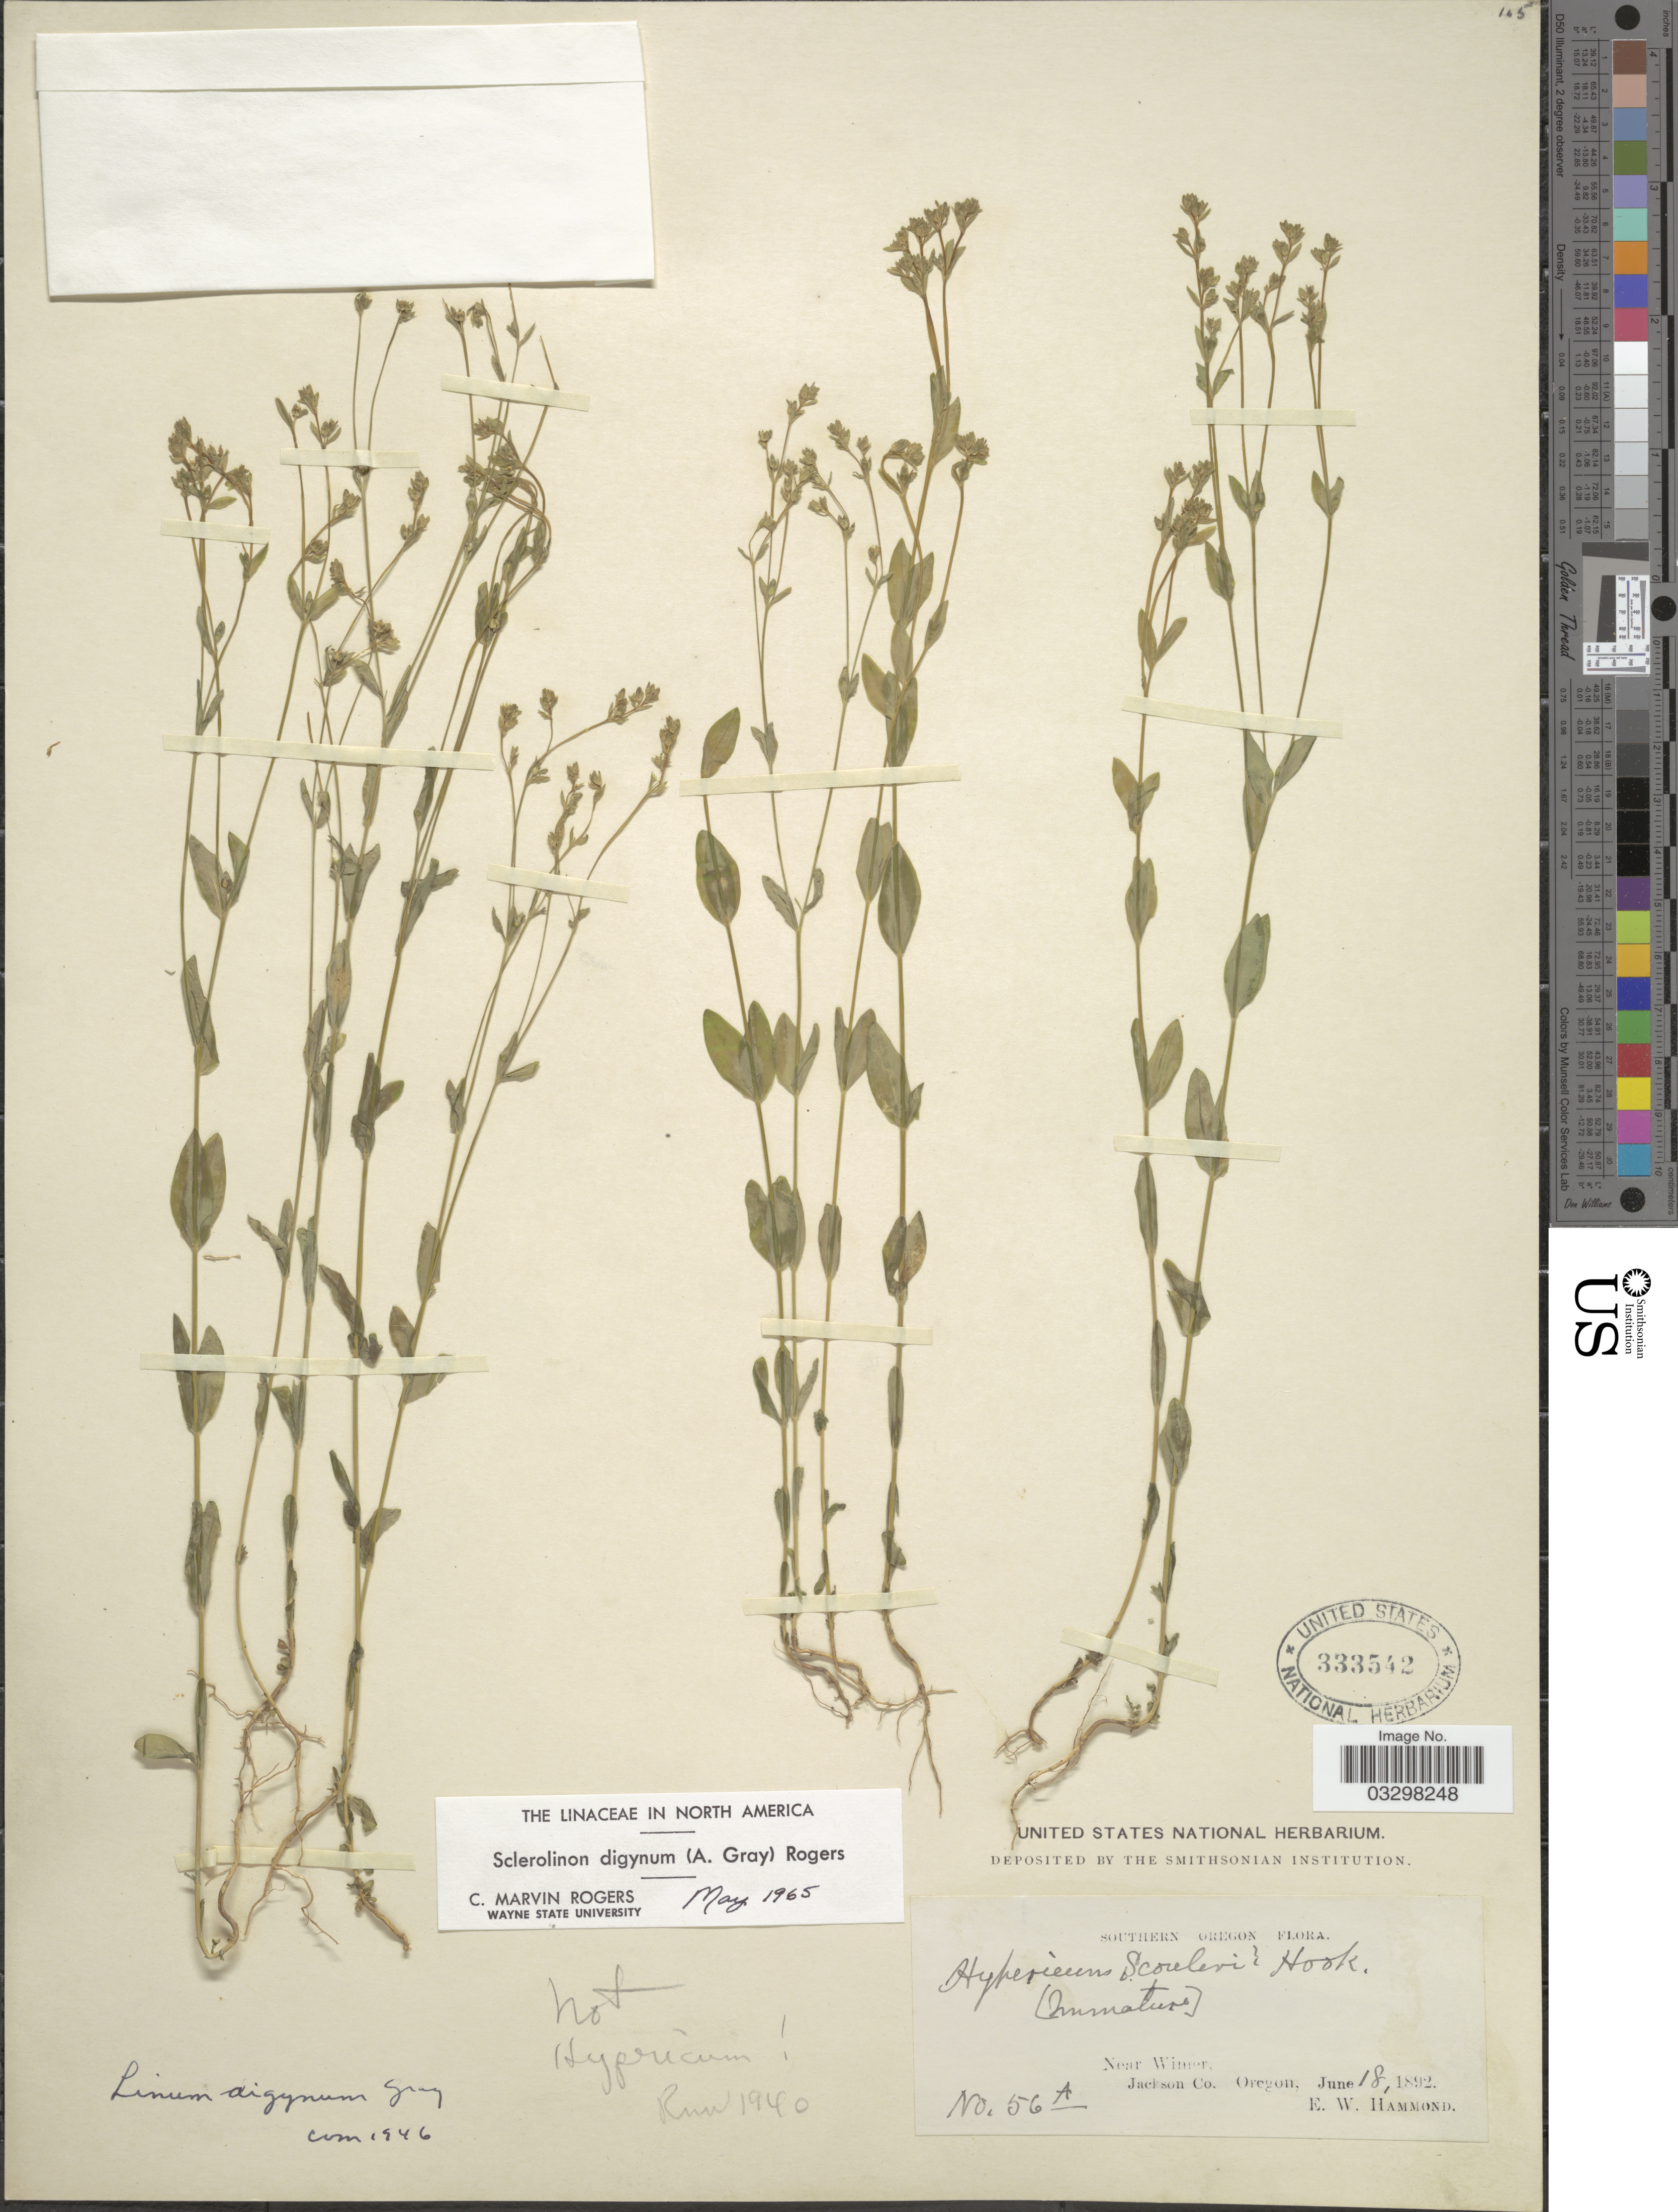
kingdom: Plantae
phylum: Tracheophyta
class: Magnoliopsida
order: Malpighiales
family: Linaceae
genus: Linum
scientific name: Linum digynum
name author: A. Gray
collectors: E. Hammond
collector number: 56A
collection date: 1892-06-18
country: United States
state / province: Oregon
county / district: Jackson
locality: Southern Oregon. Near Wimer, Jackson Co.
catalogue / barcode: US 333542